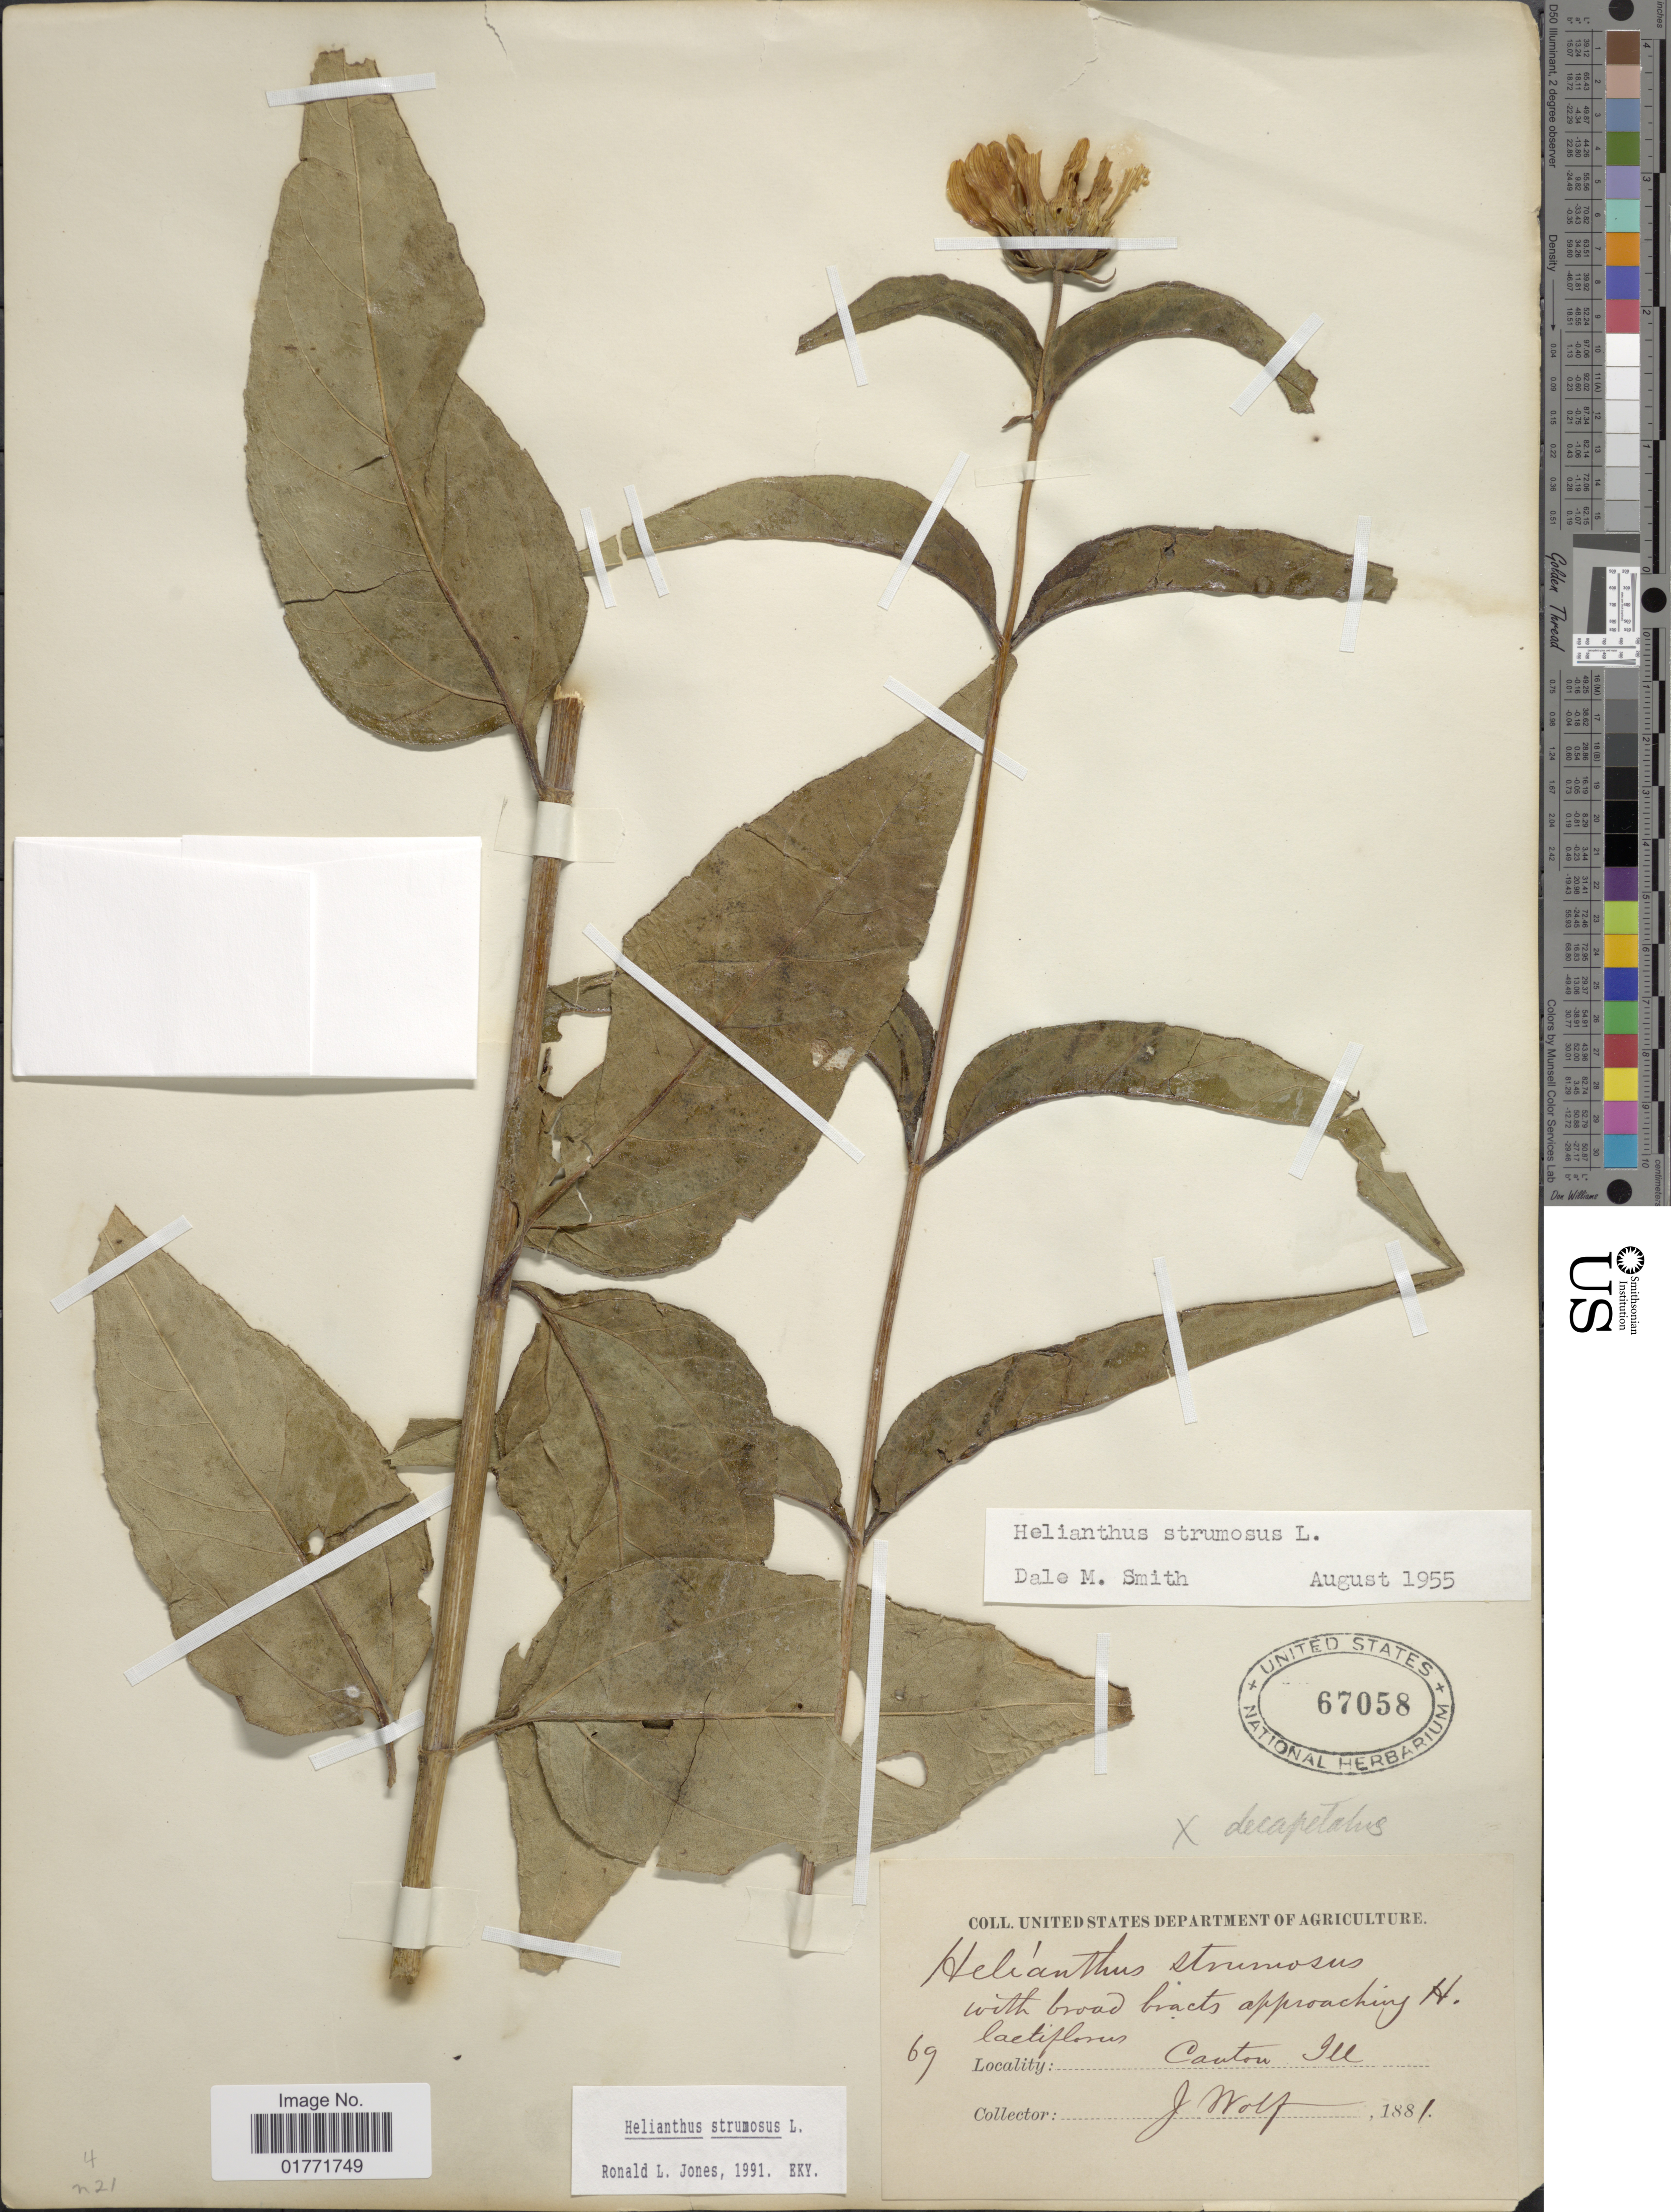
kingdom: Plantae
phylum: Tracheophyta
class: Magnoliopsida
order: Asterales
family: Asteraceae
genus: Helianthus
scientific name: Helianthus strumosus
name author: L.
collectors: J. Wolf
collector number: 69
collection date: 1881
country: United States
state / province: Illinois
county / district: Fulton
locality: Canton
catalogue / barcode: US 67058